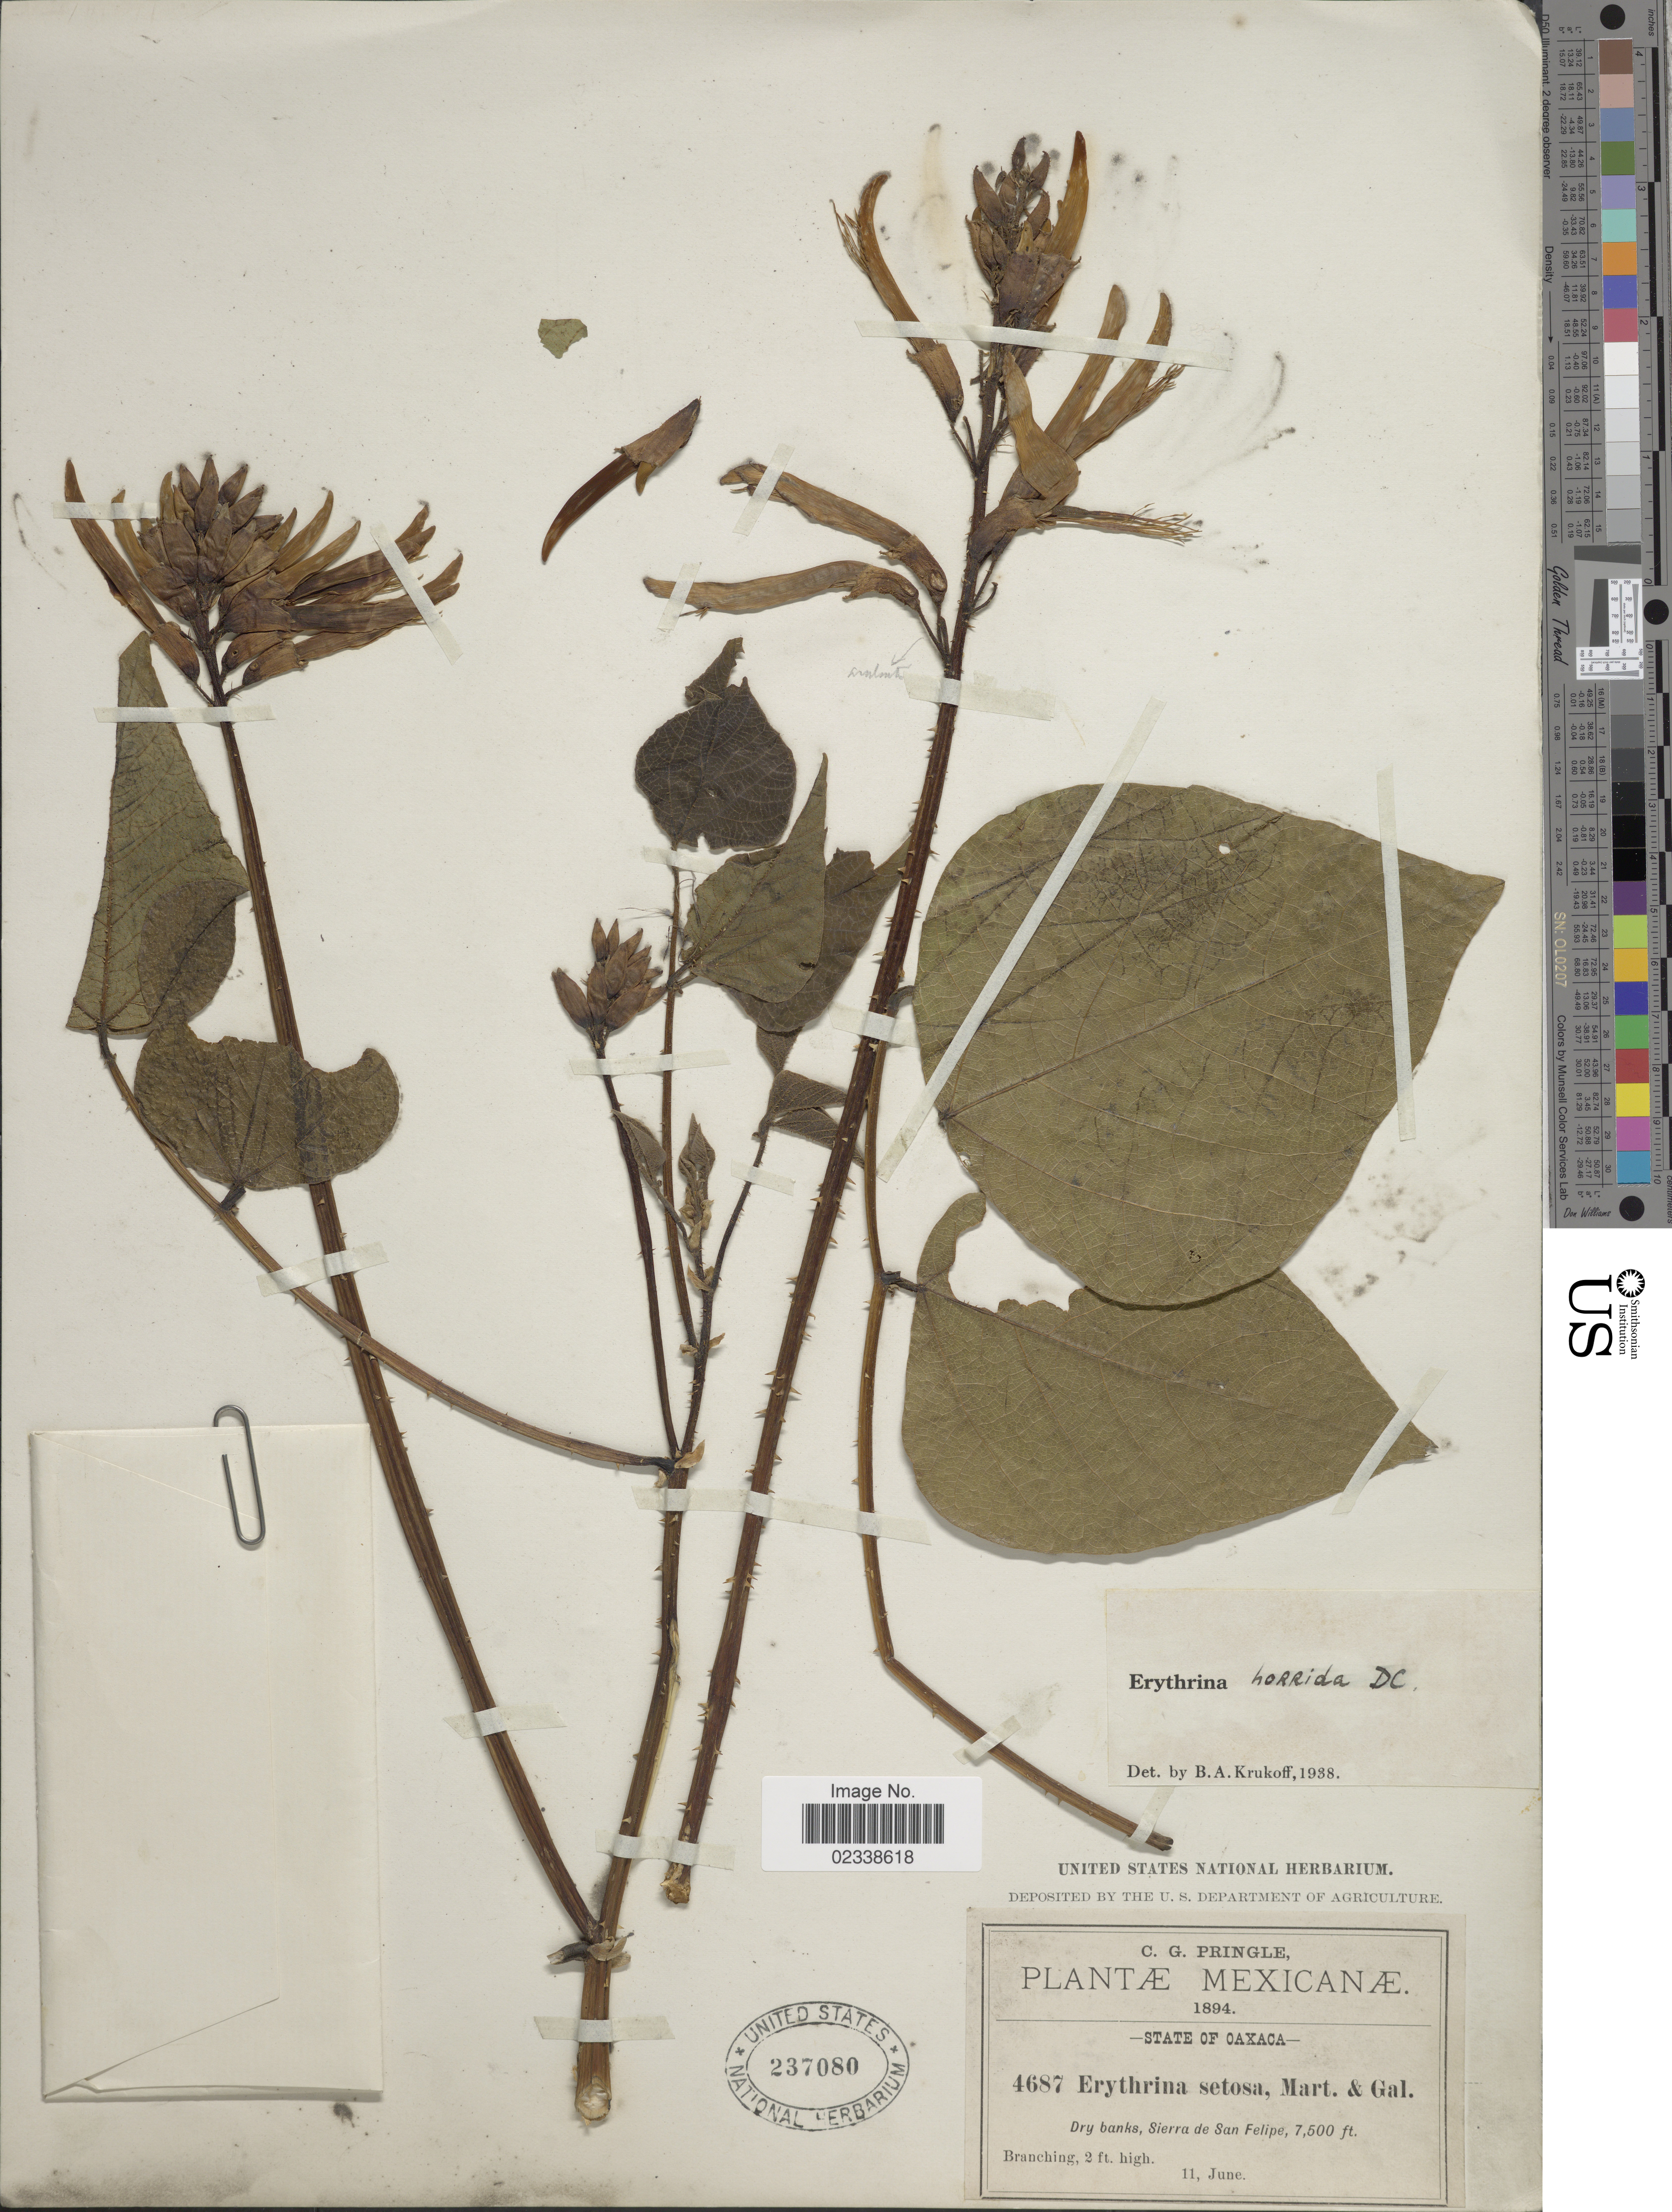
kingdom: Plantae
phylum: Tracheophyta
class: Magnoliopsida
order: Fabales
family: Fabaceae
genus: Erythrina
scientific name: Erythrina horrida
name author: DC.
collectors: C. G. Pringle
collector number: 4687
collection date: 1894-06-11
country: Mexico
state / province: Oaxaca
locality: Sierra de San Felipe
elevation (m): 2286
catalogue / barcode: US 237080